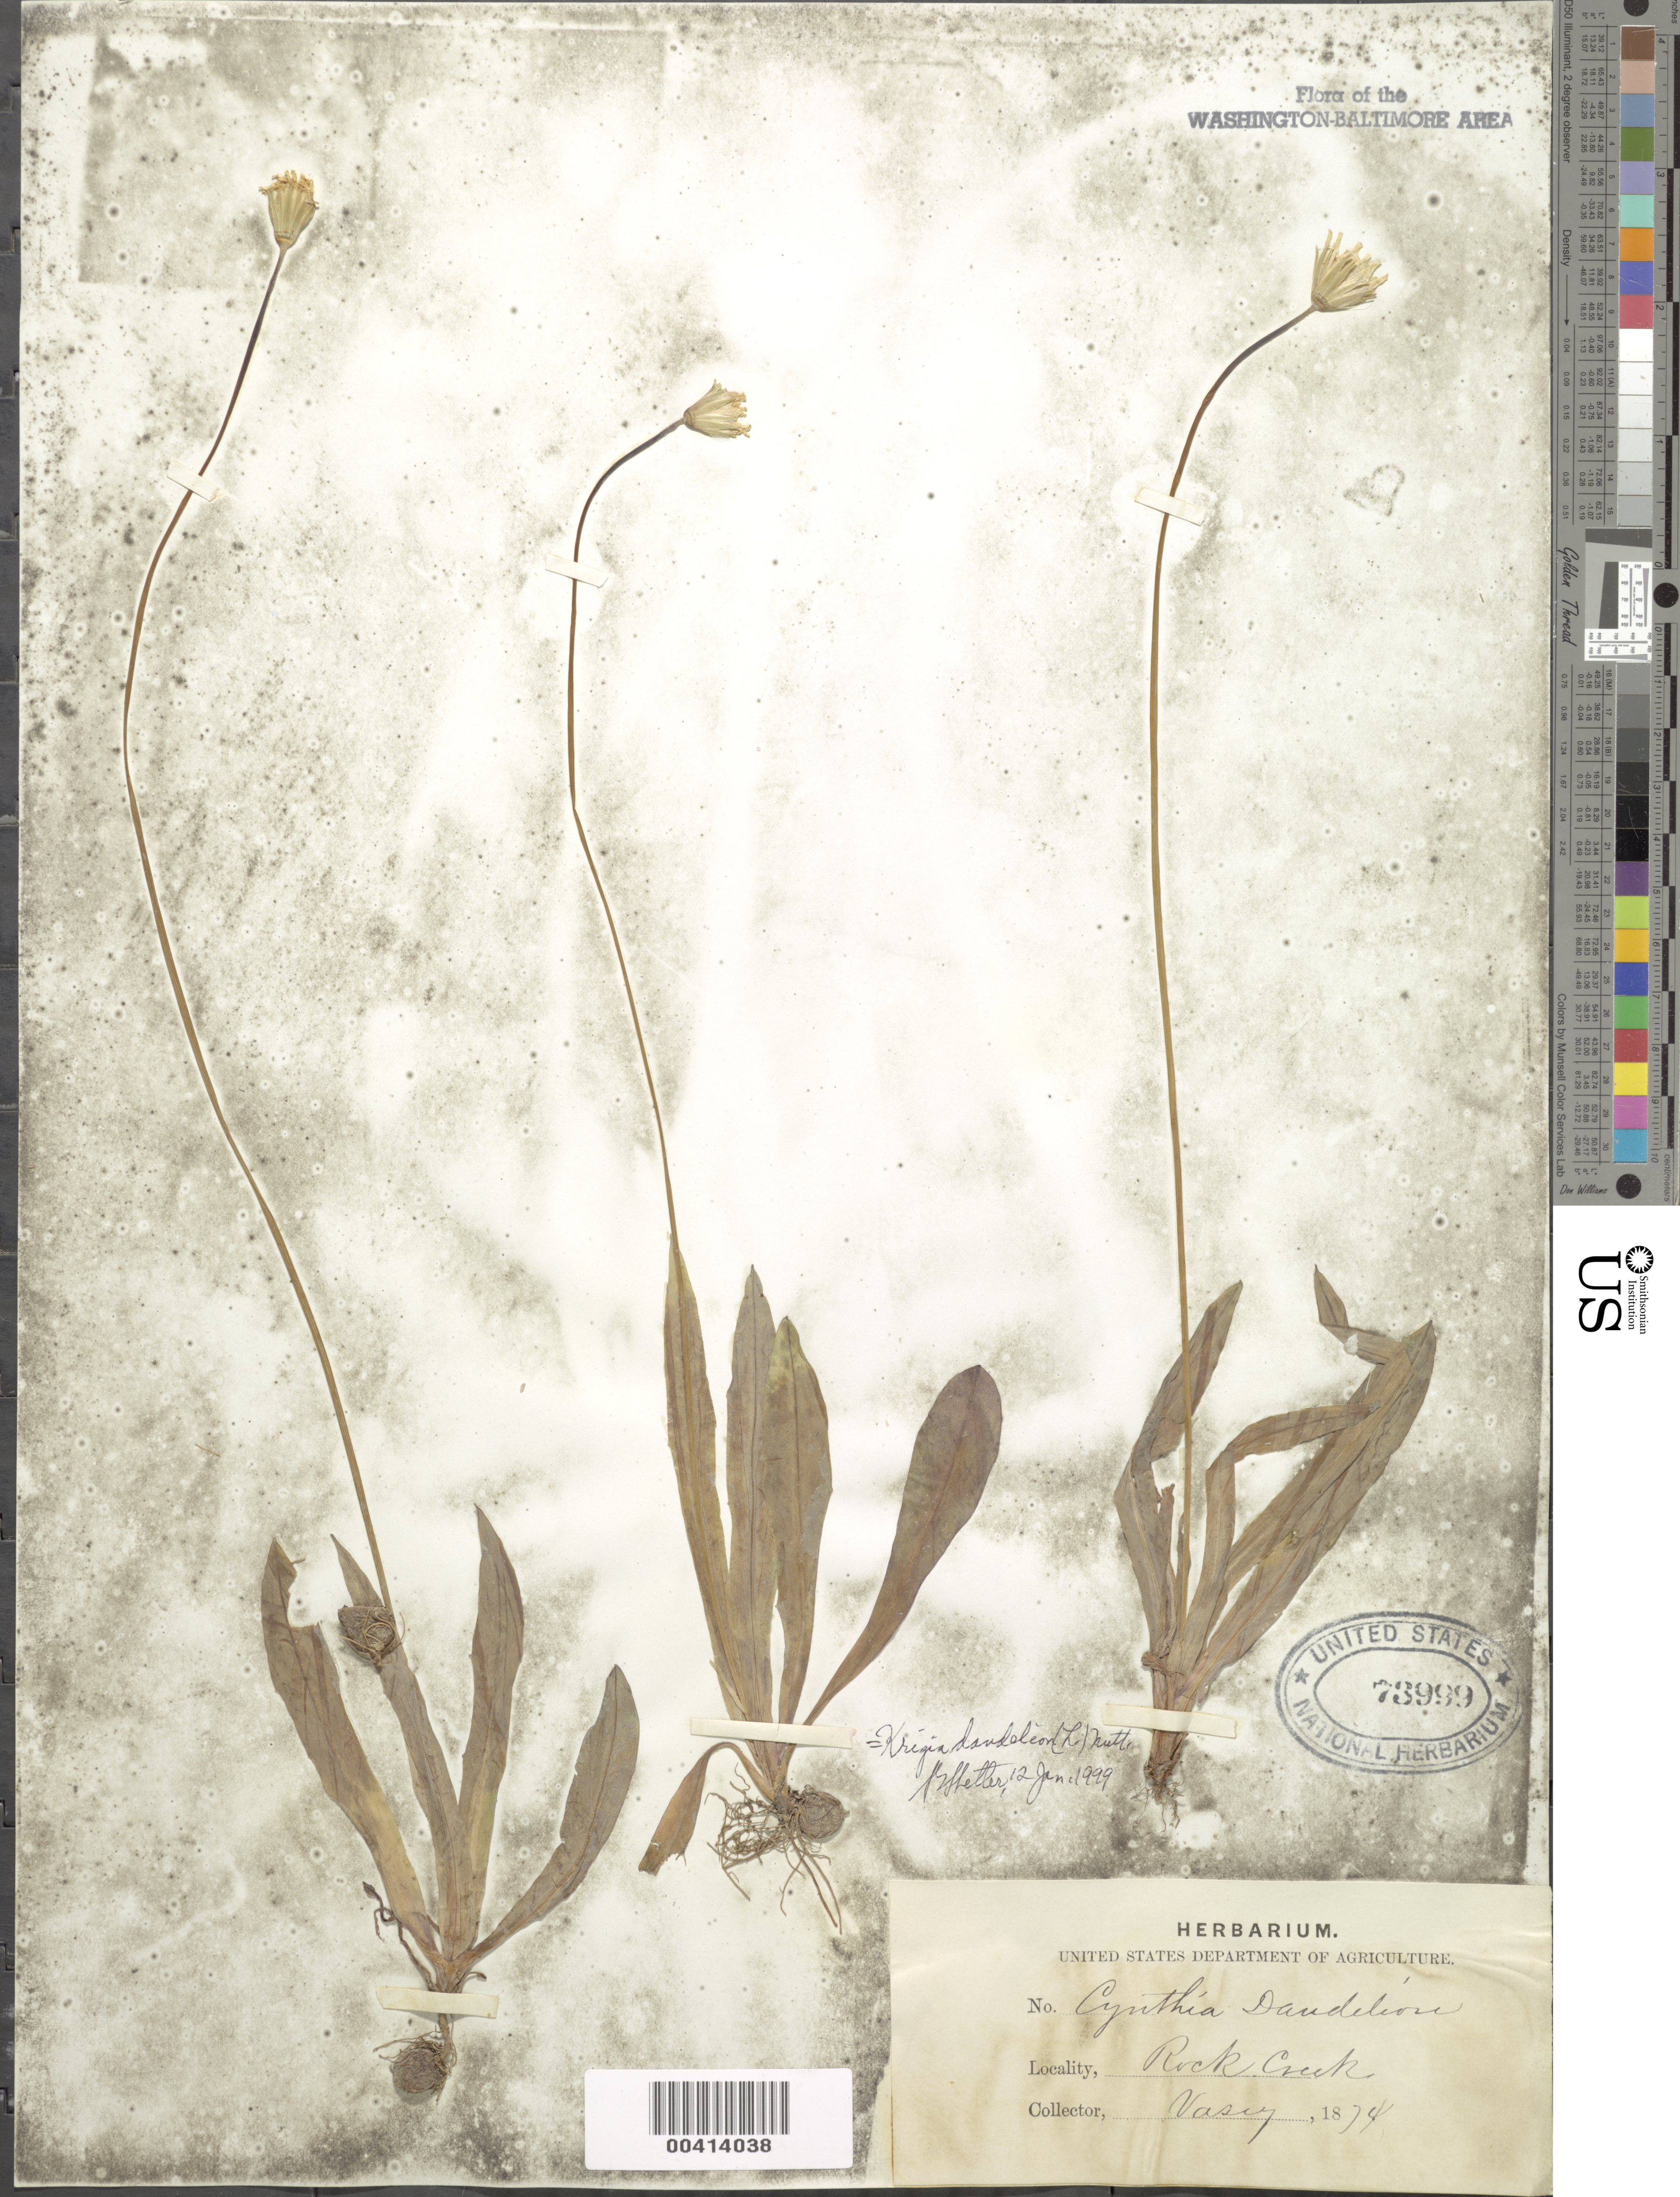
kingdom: Plantae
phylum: Tracheophyta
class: Magnoliopsida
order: Asterales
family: Asteraceae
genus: Krigia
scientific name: Krigia dandelion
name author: (L.) Nutt.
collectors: G. Vasey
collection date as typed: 1874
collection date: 1874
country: United States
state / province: District of Columbia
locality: Rock Creek Rock Creek Park & vicinity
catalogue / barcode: US 73999